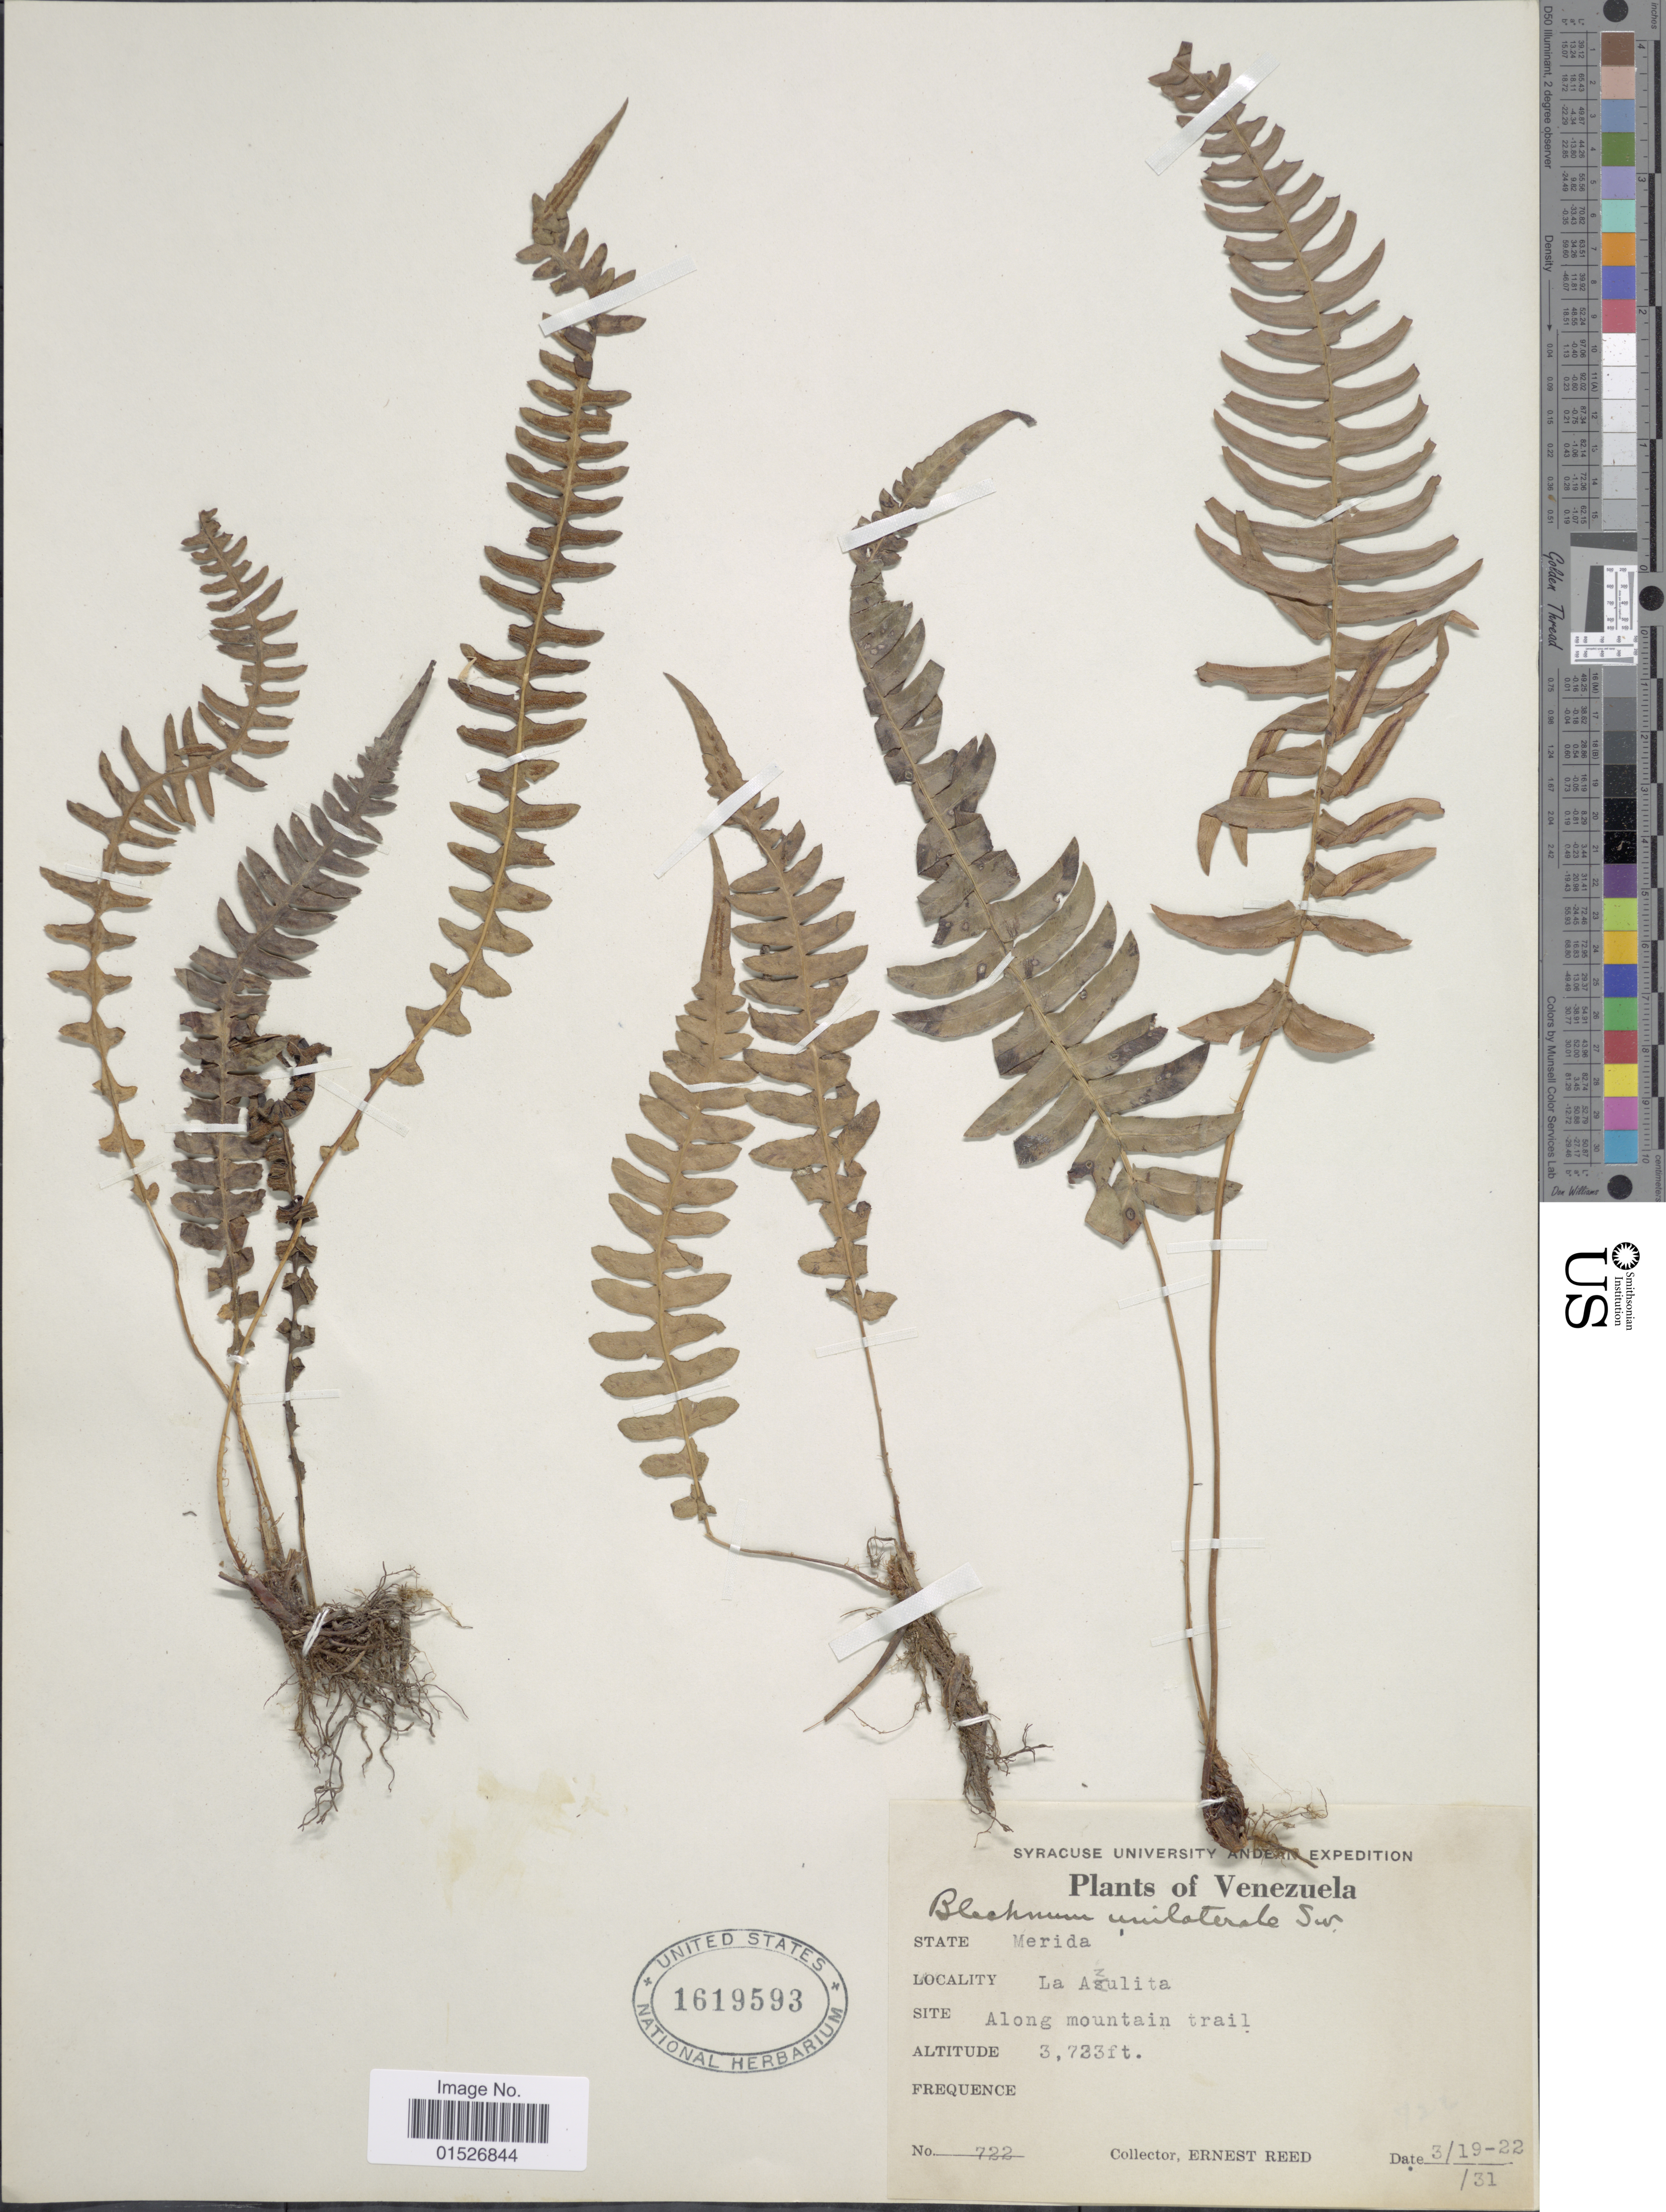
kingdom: Plantae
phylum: Tracheophyta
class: Polypodiopsida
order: Polypodiales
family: Blechnaceae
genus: Blechnum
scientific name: Blechnum polypodioides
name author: Raddi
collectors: E. Reed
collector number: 722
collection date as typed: Transcribed d/m/y: 19/3/31 to 22/3/31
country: Venezuela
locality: La Azulita, along mountain trail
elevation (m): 1138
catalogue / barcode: US 1619593